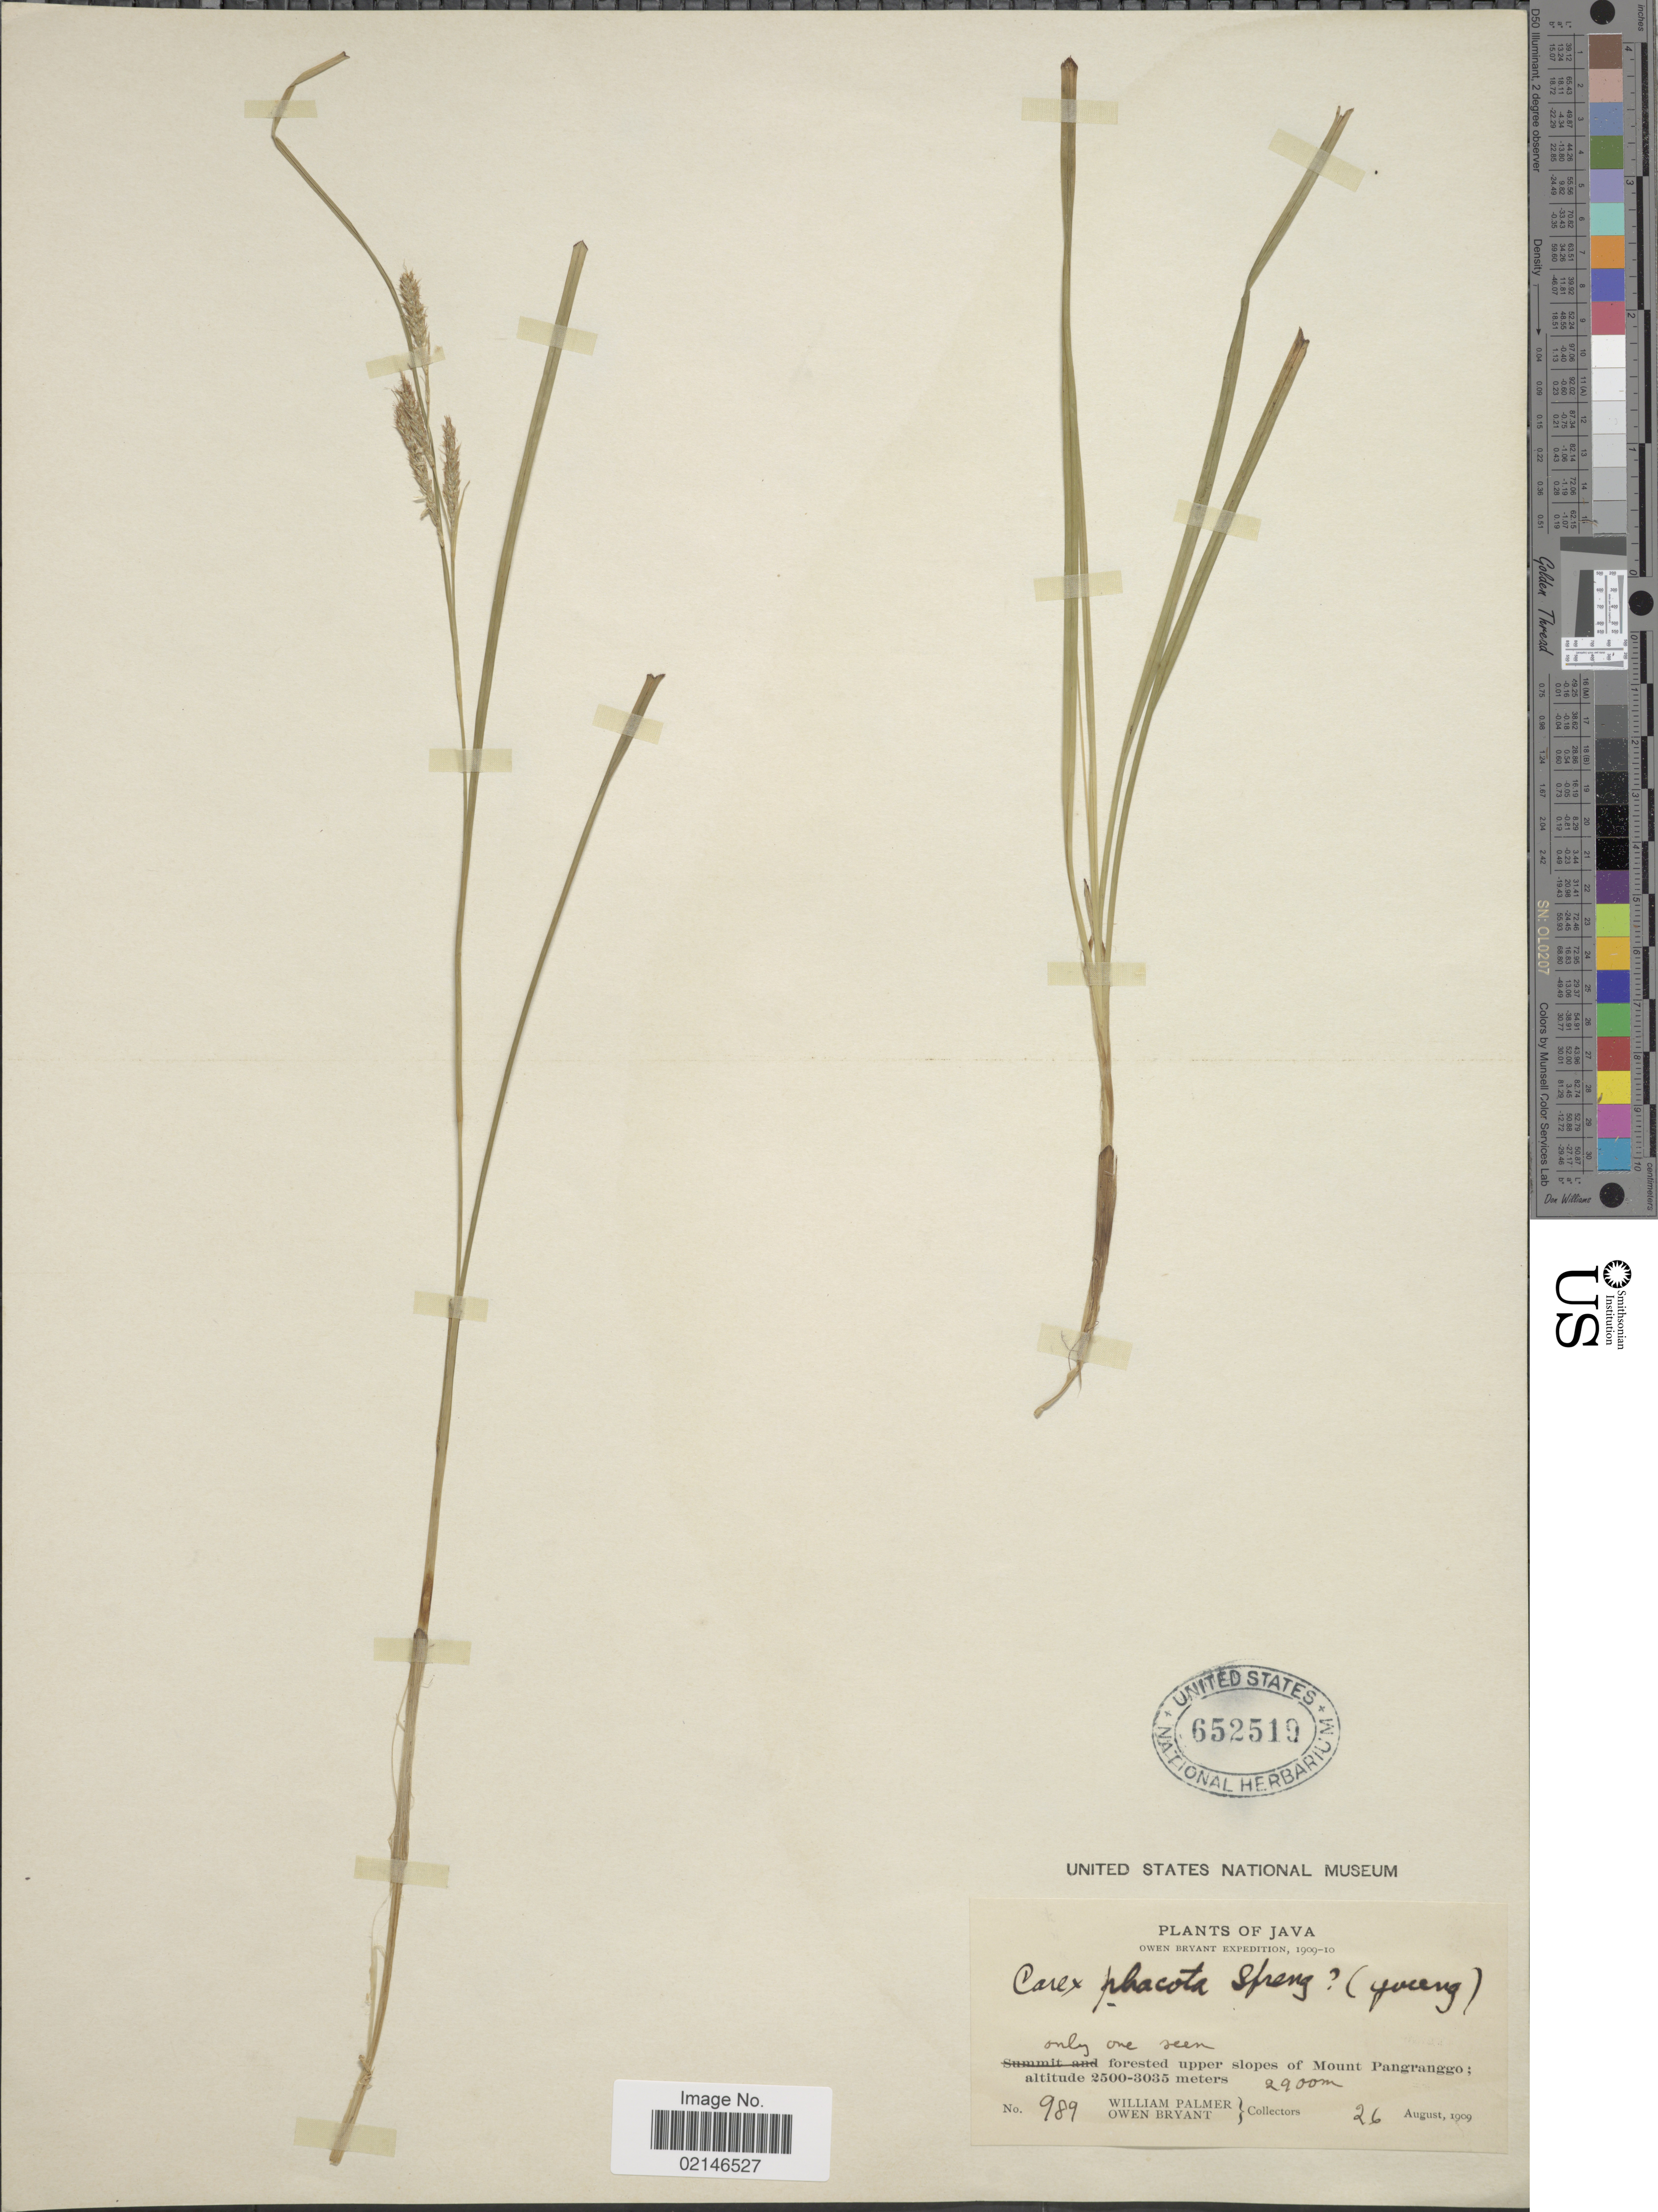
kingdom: Plantae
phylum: Tracheophyta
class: Liliopsida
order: Poales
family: Cyperaceae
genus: Carex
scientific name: Carex phacota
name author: Spreng.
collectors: W. Palmer & O. Bryant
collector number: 989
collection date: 1909-08-26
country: Indonesia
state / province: Java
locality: Only one seen forested upper slopes of Mount Pangranggo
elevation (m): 2900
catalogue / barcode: US 652519